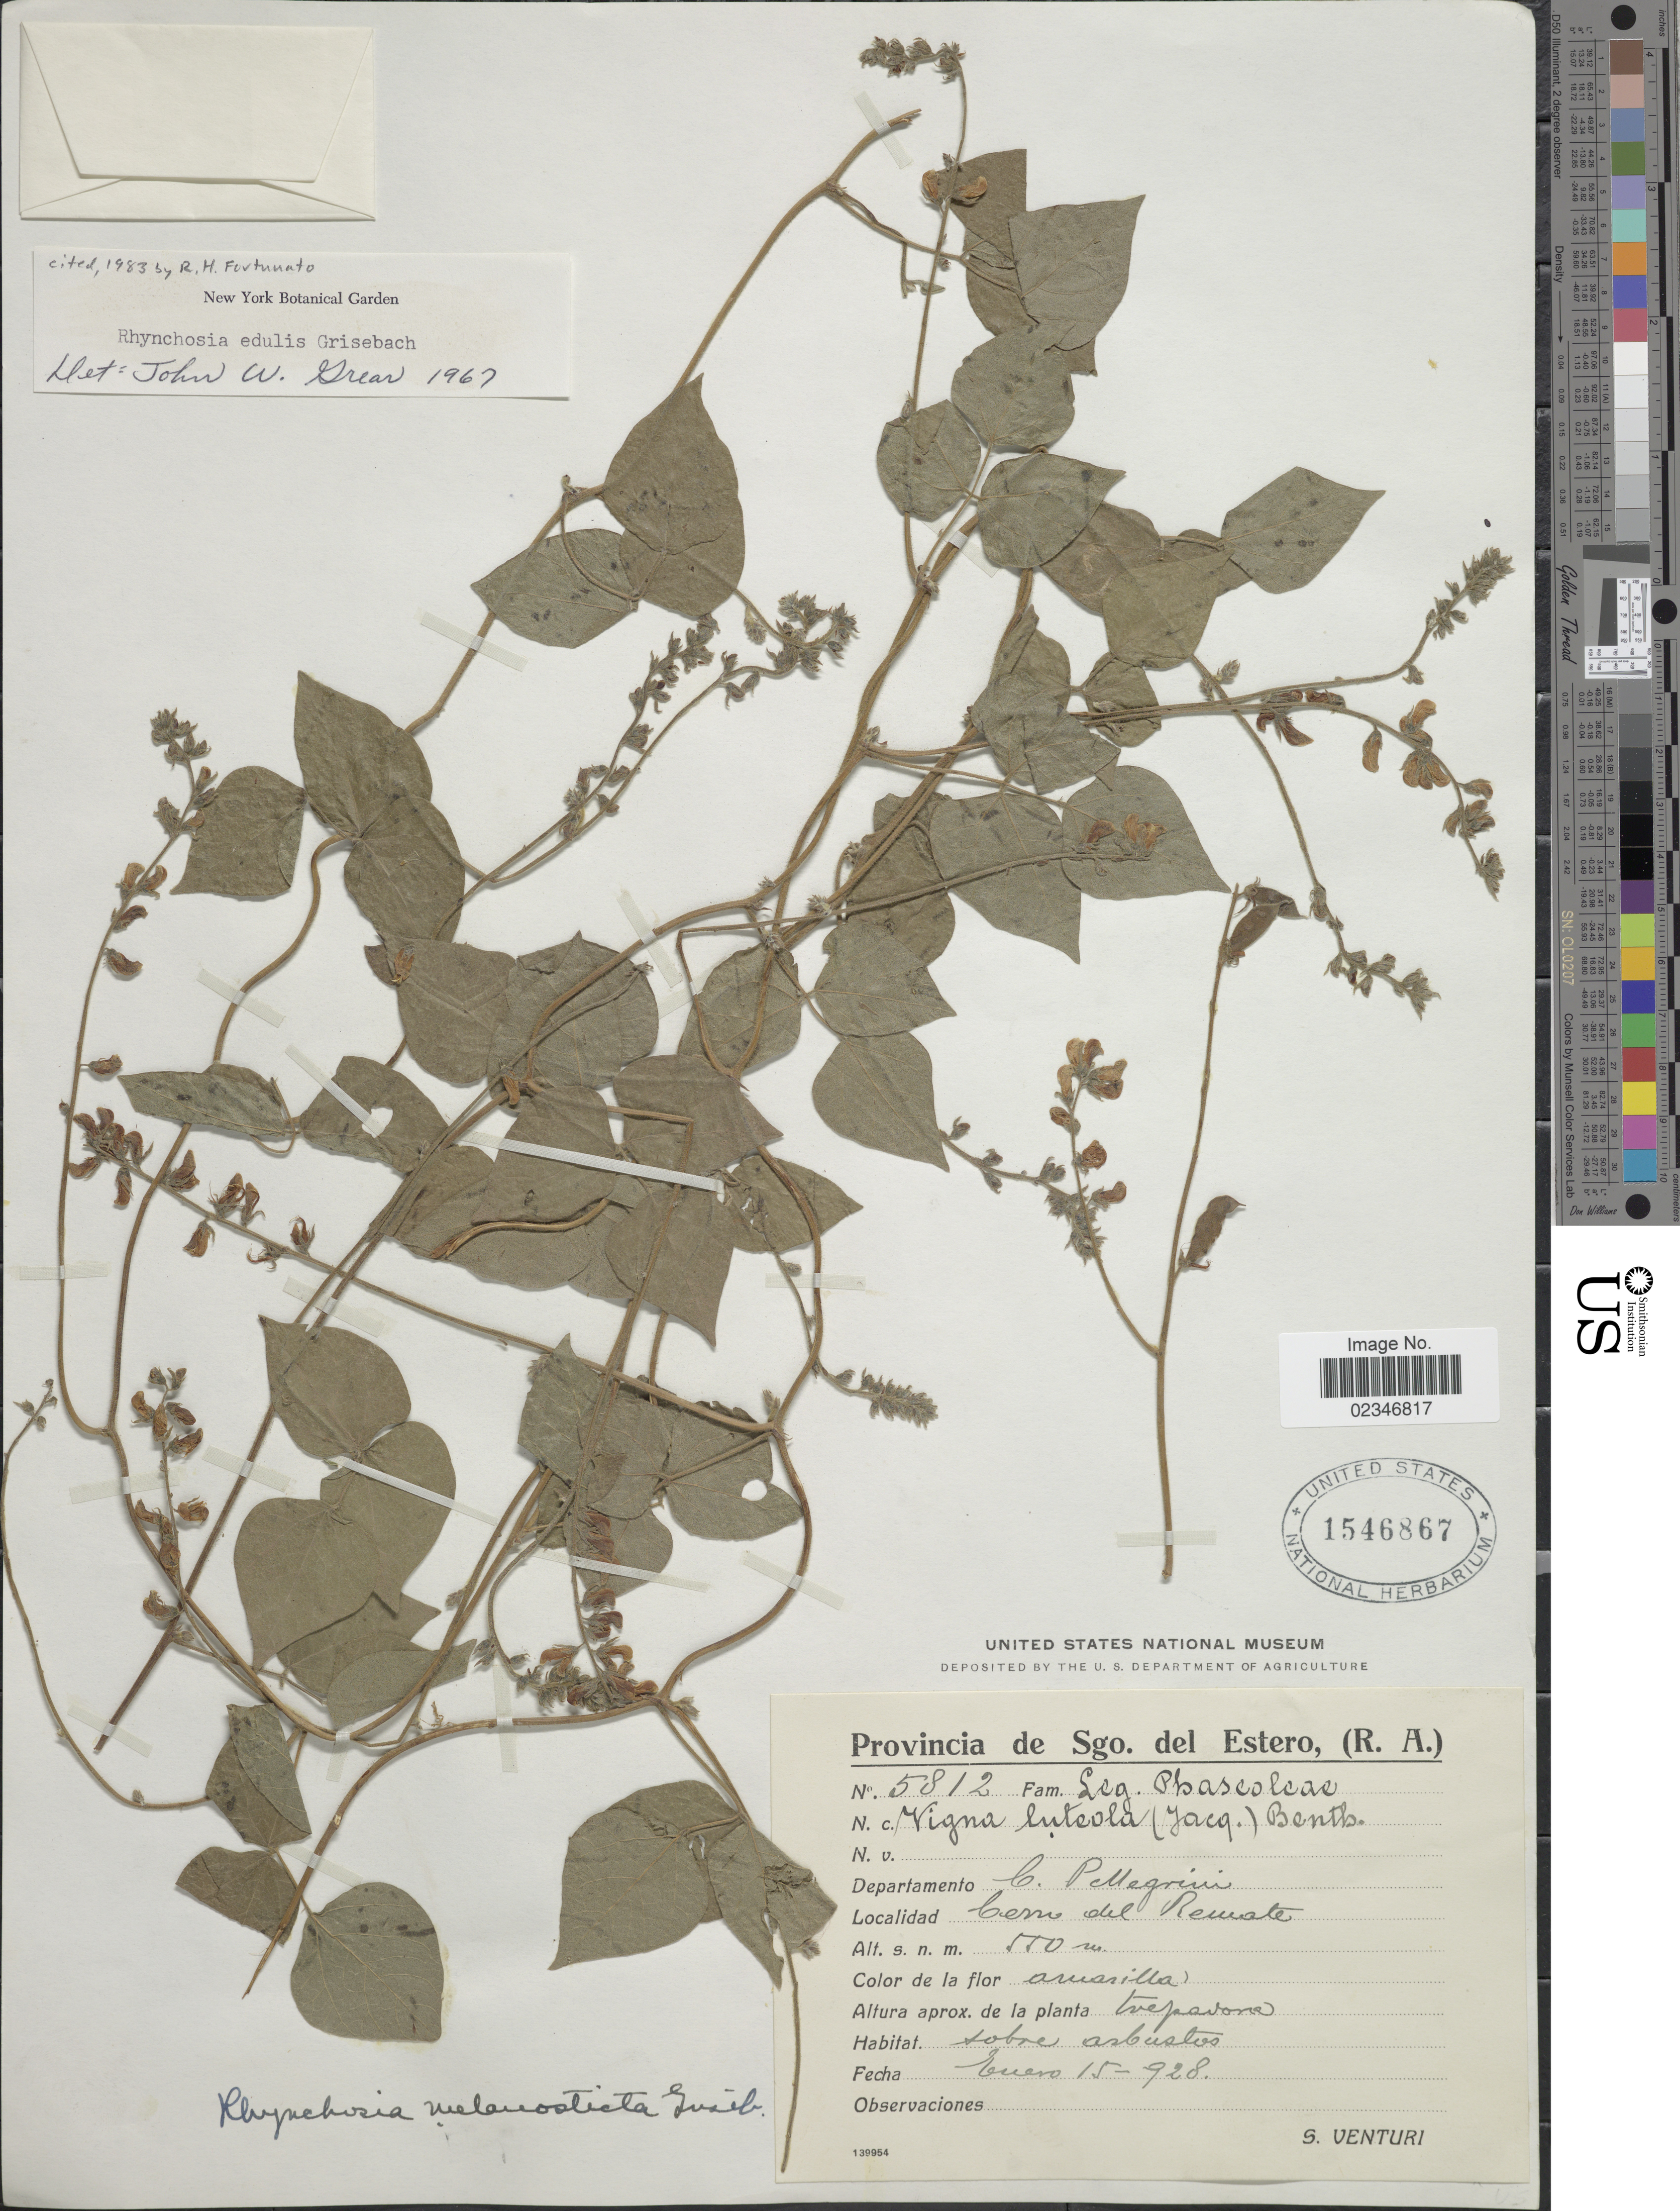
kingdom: Plantae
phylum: Tracheophyta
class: Magnoliopsida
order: Fabales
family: Fabaceae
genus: Rhynchosia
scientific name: Rhynchosia edulis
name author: Griseb.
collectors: S. Venturi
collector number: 5812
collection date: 1928-01-15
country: Argentina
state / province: Santiago del Estero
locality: Departamento C. Pellegrini, Cerro del Remate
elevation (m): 550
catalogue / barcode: US 1546867